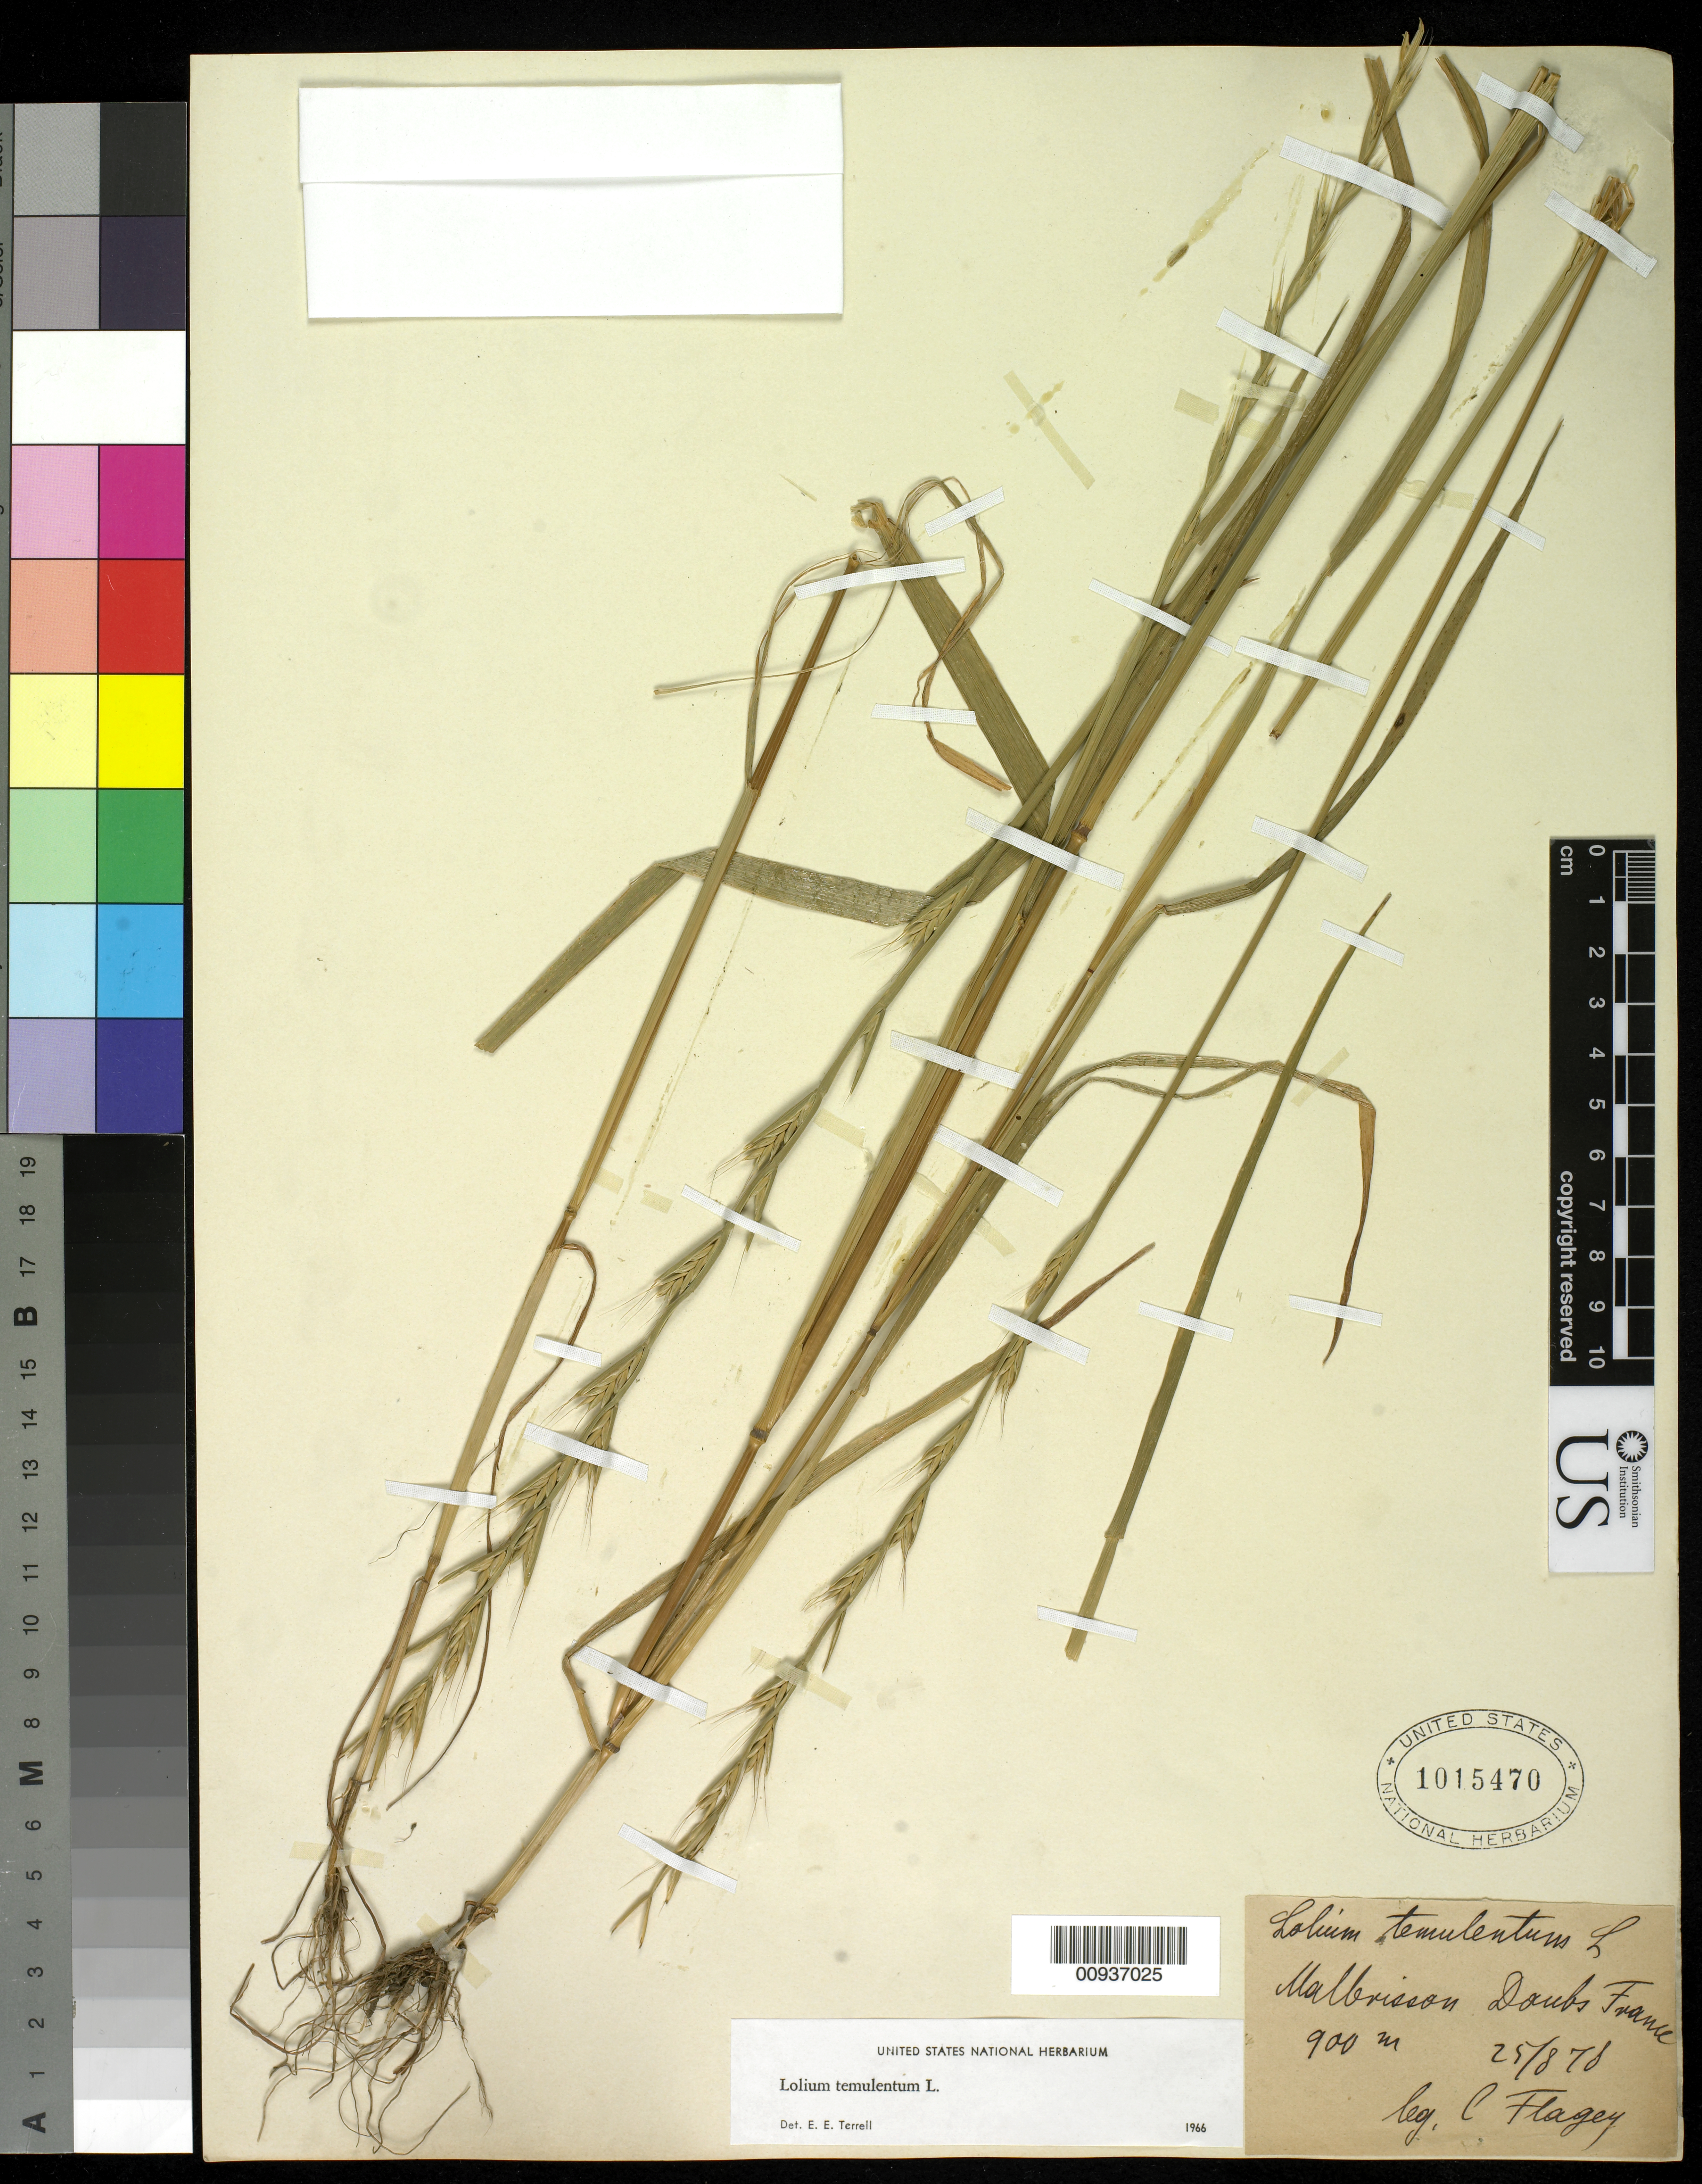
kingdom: Plantae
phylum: Tracheophyta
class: Liliopsida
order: Poales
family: Poaceae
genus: Lolium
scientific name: Lolium temulentum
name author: L.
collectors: C. Flagey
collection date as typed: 25 Aug 1978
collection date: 1978-08-25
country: France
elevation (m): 900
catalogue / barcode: US 1015470